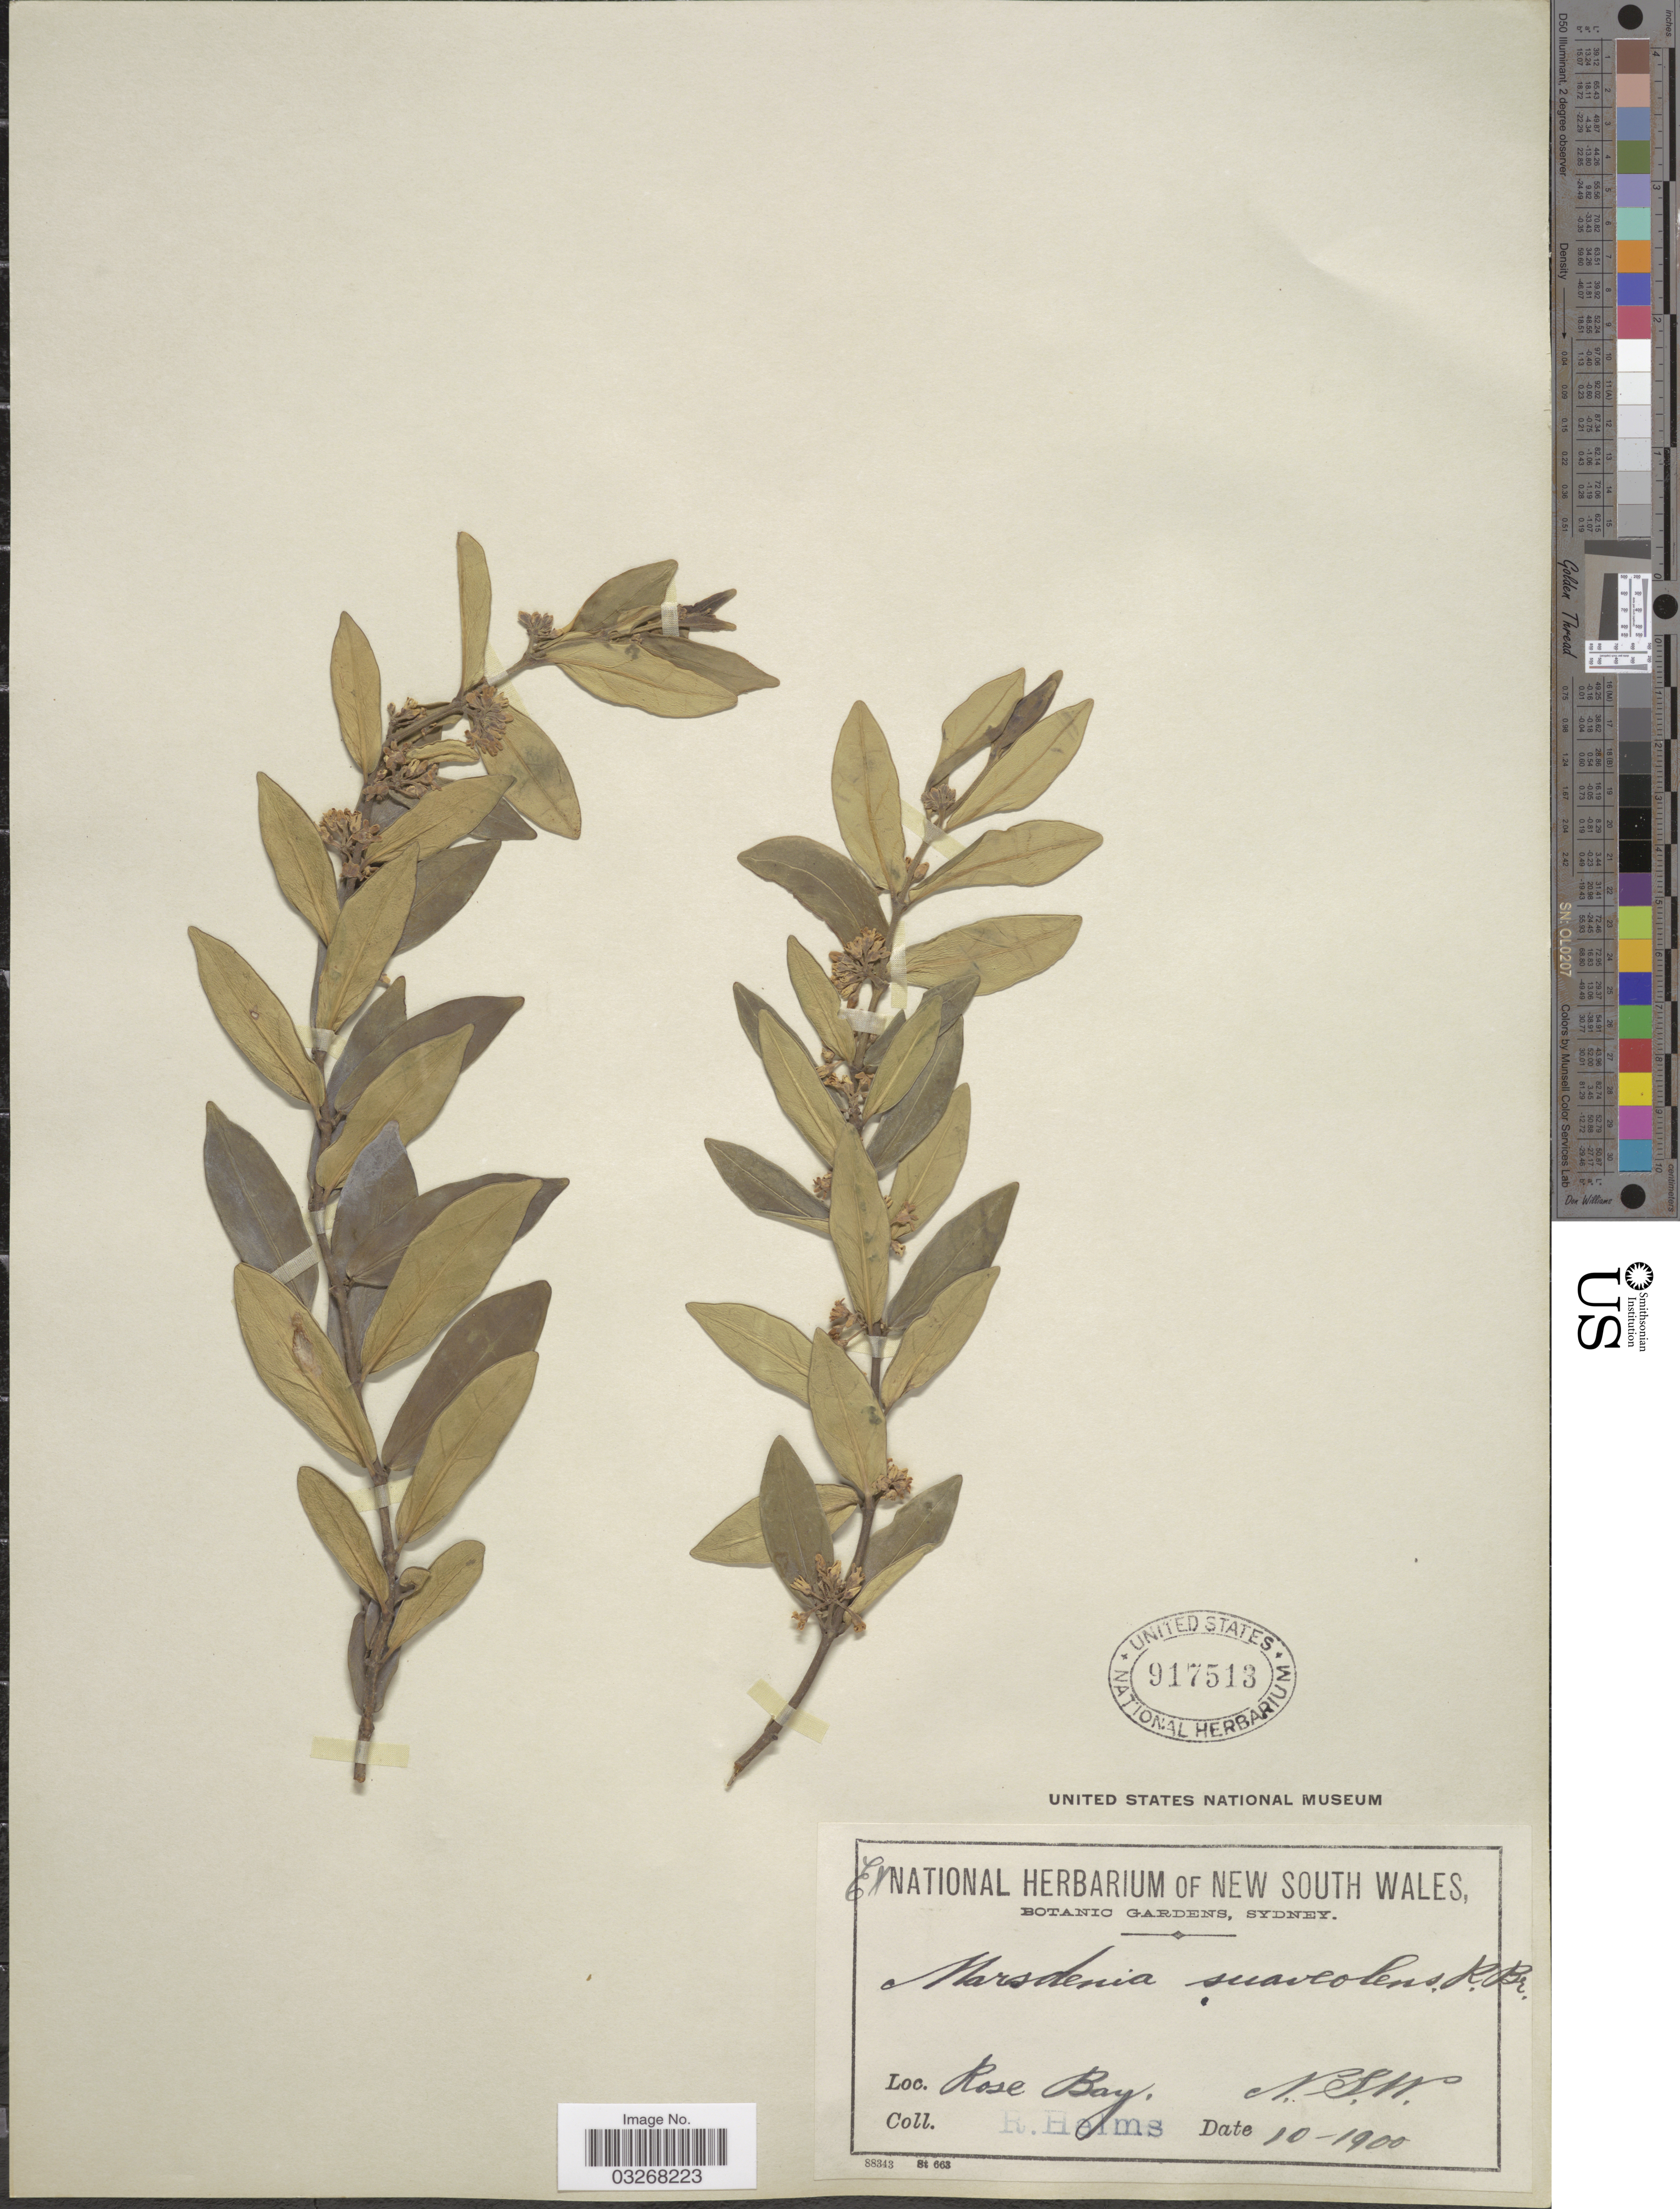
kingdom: Plantae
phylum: Tracheophyta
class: Magnoliopsida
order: Gentianales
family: Apocynaceae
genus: Marsdenia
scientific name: Marsdenia suaveolens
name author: R. Br.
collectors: R. Helms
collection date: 1900-10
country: Australia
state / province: New South Wales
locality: Rose Bay. N.S.W.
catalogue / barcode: US 917513